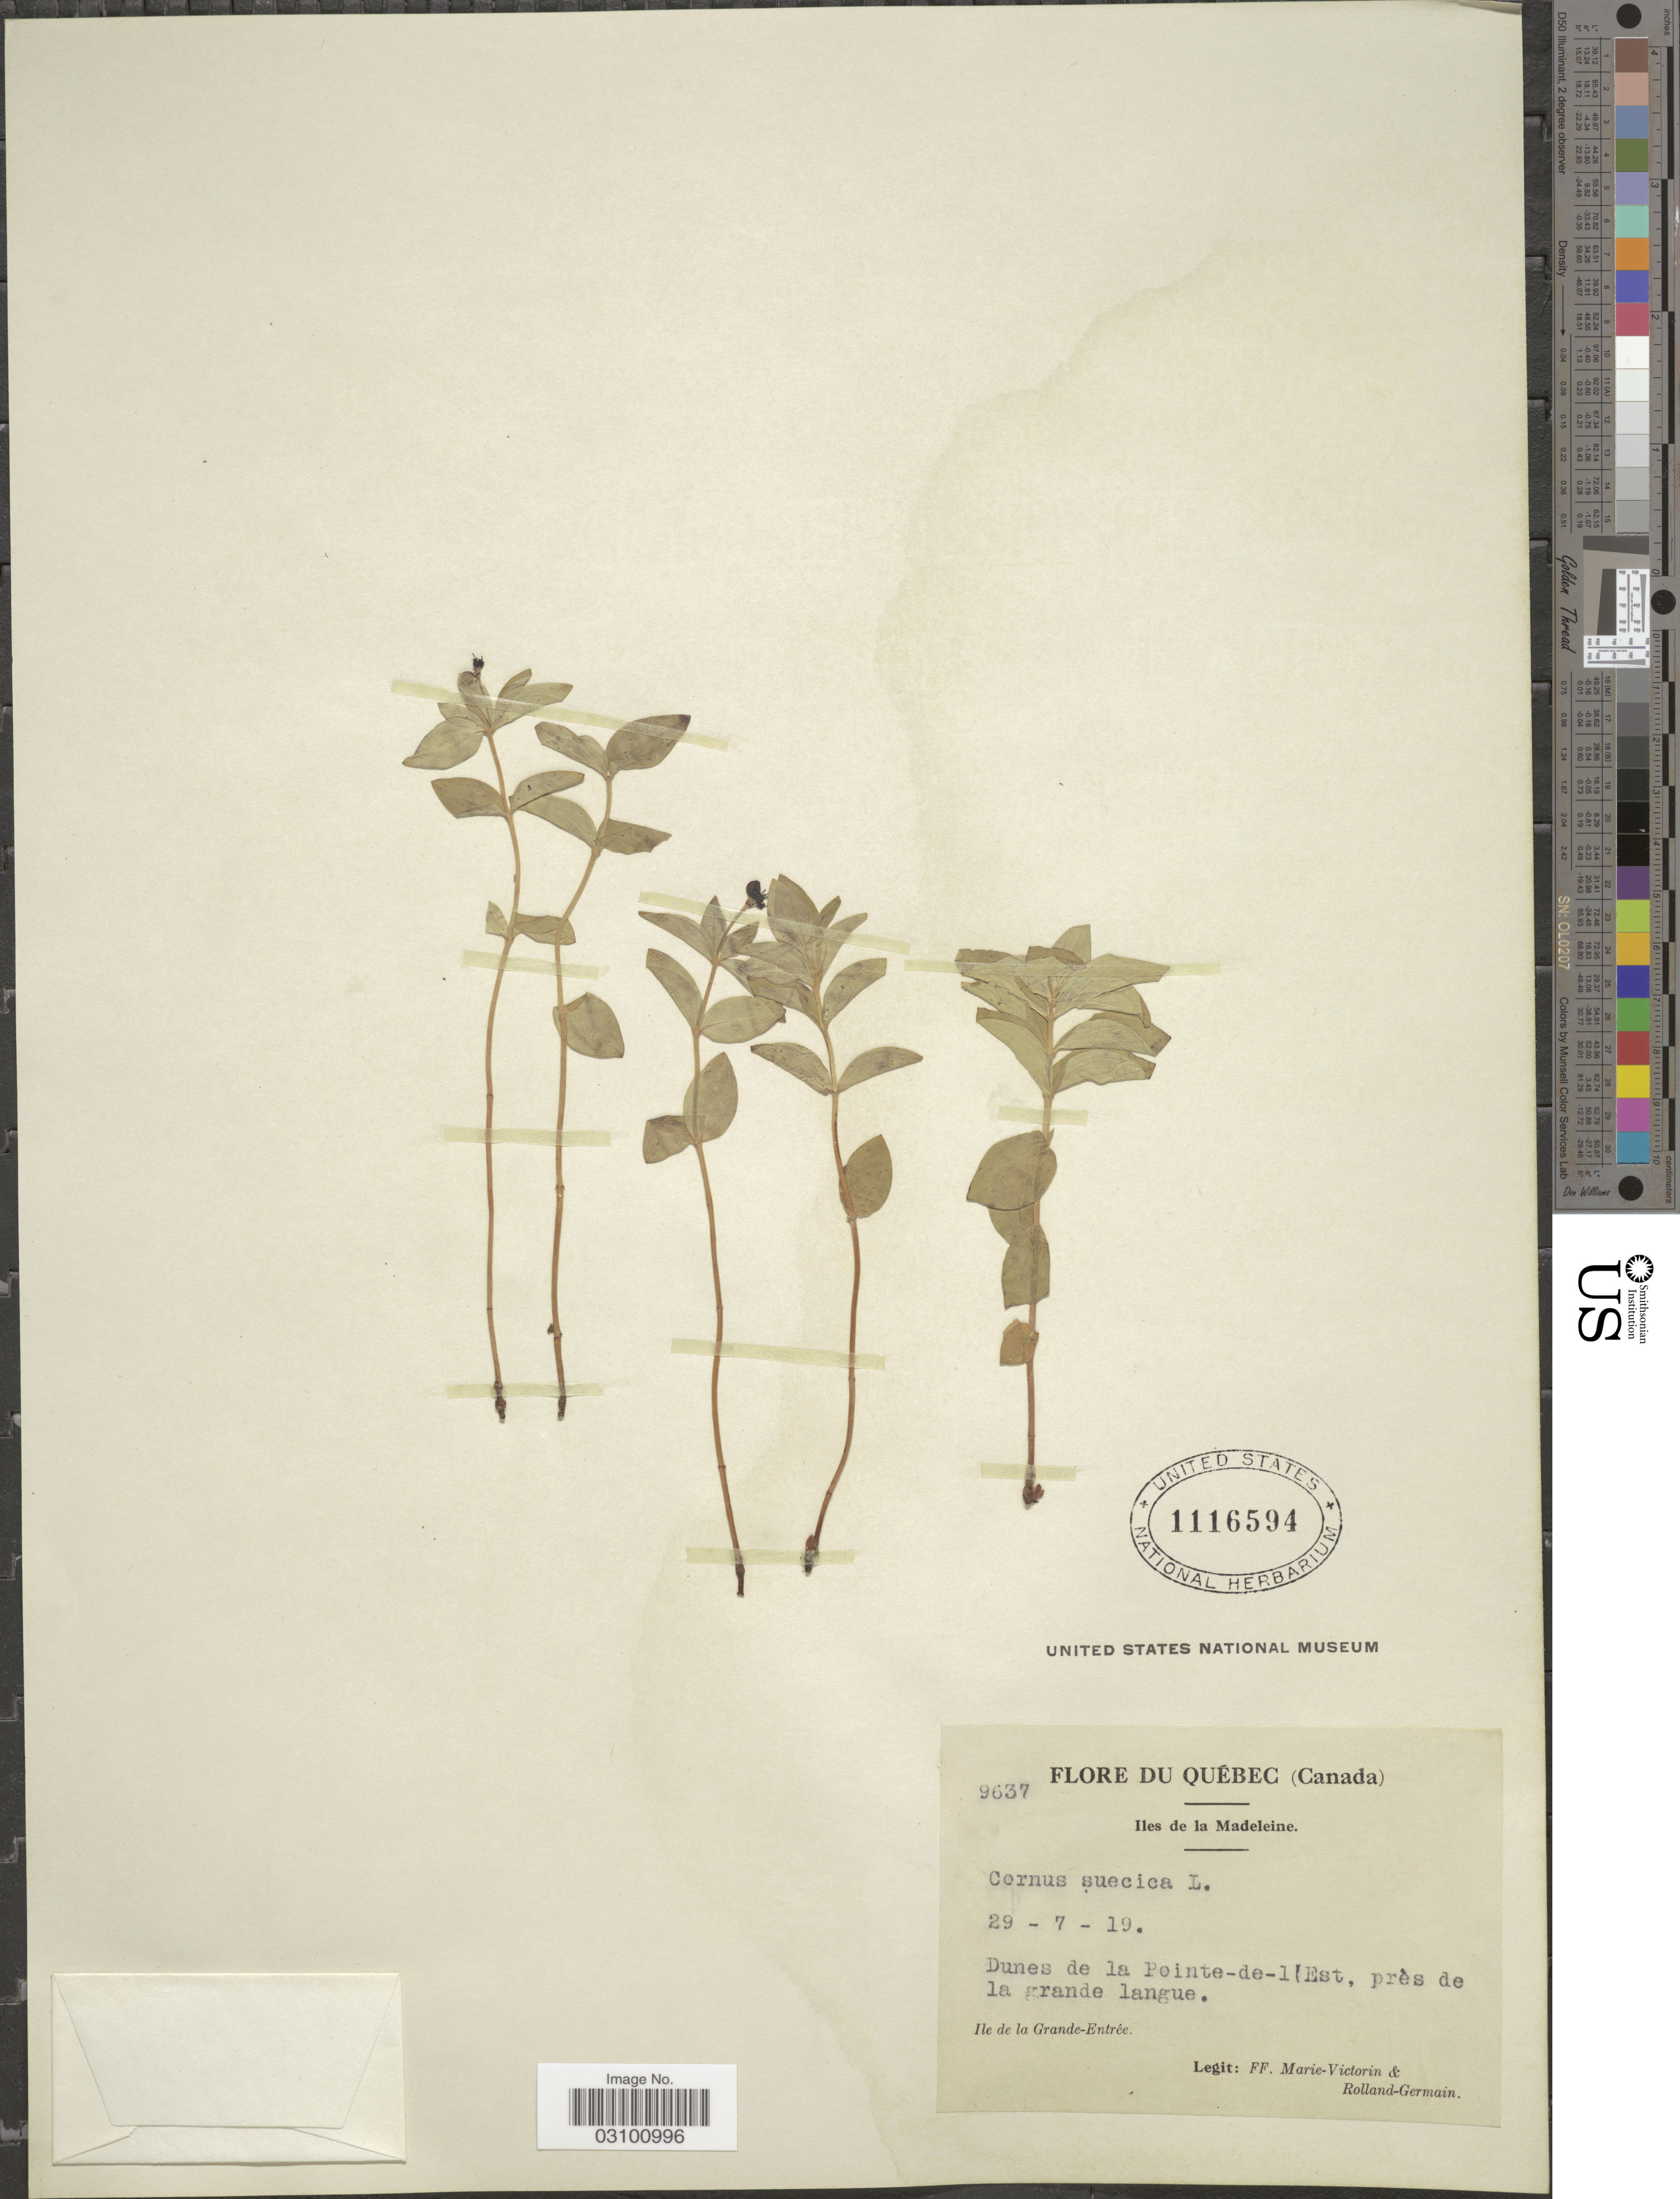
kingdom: Plantae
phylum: Tracheophyta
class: Magnoliopsida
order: Cornales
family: Cornaceae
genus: Cornus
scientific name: Cornus suecica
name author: L.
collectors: F. Marie-Victorin & Rolland-Germain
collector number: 9637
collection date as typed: Transcribed d/m/y: 29/7/19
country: Canada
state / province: Quebec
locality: Iles de la Madeleine. Dunes de la Pointe-de-l'Est, près de la grande langue. Ile de la Grande-Entrée.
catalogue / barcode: US 1116594